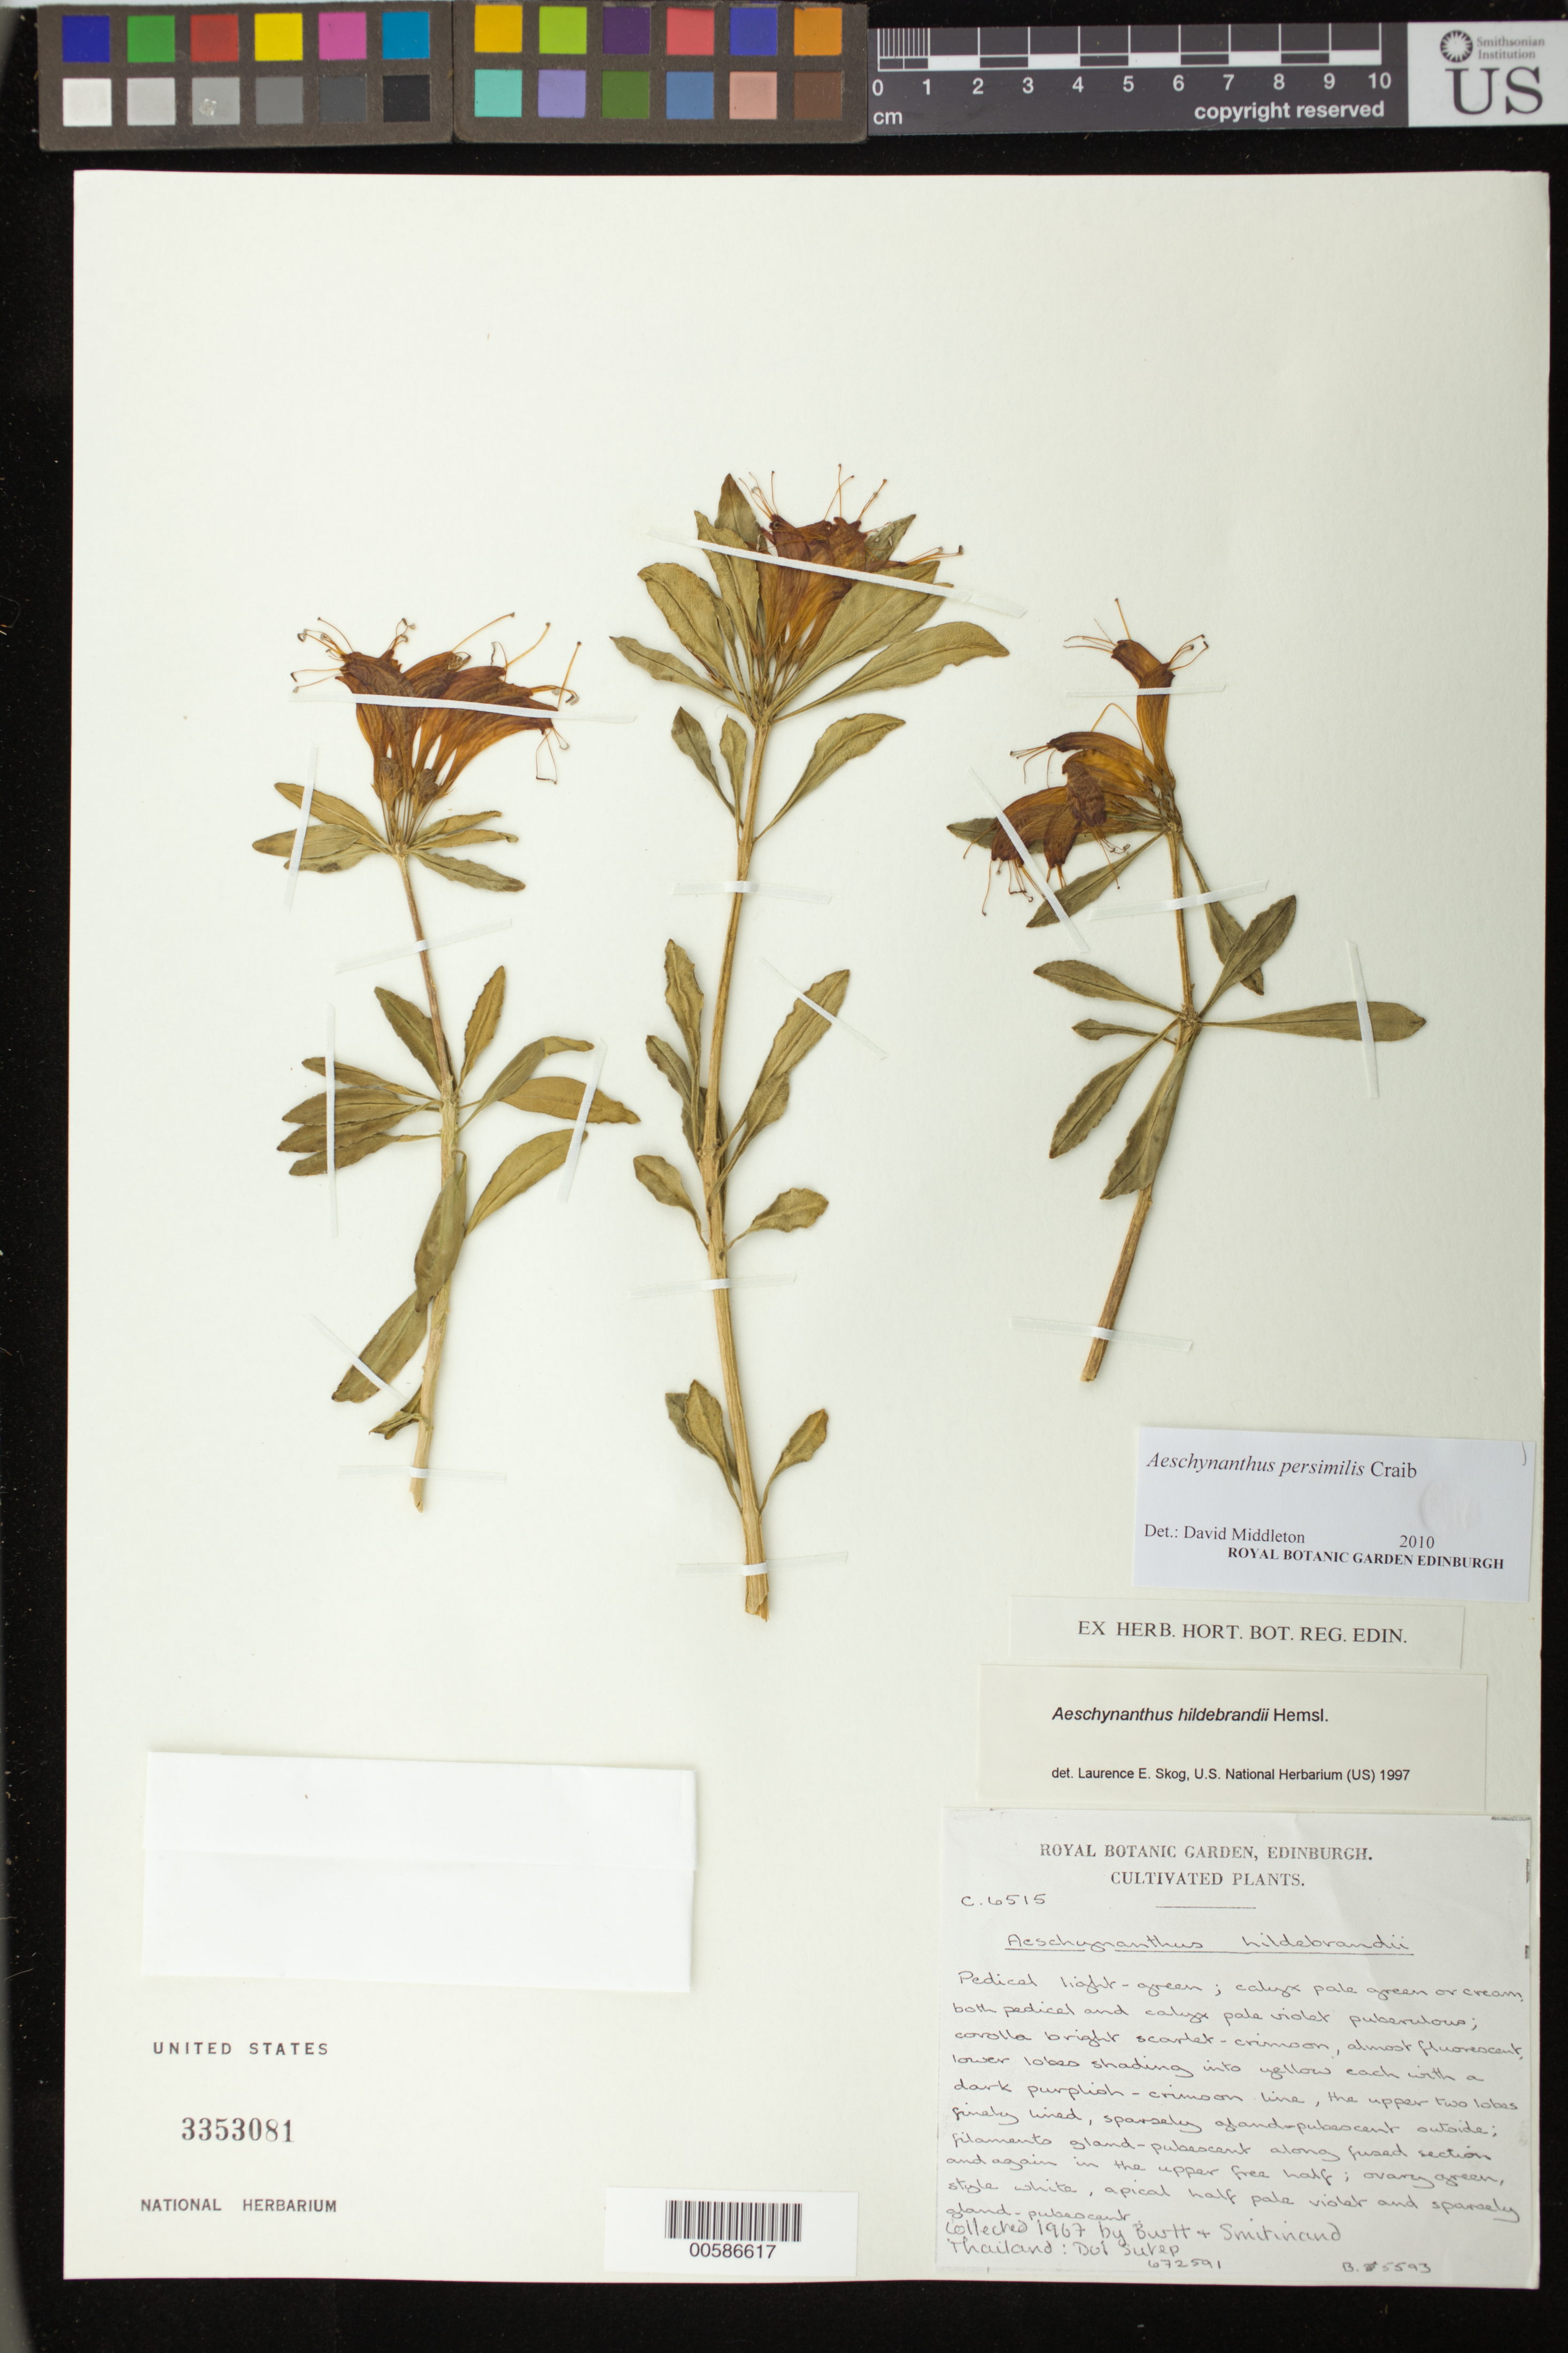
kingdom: Plantae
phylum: Tracheophyta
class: Magnoliopsida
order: Lamiales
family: Gesneriaceae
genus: Aeschynanthus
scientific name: Aeschynanthus persimilis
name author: Craib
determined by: Middleton, D. J.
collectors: RBG Edinburgh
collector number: C. 6515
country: United Kingdom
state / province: Scotland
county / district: Edinburgh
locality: U.K., Scotland, Edinburgh, cultivated at the RBG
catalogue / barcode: US 3353081